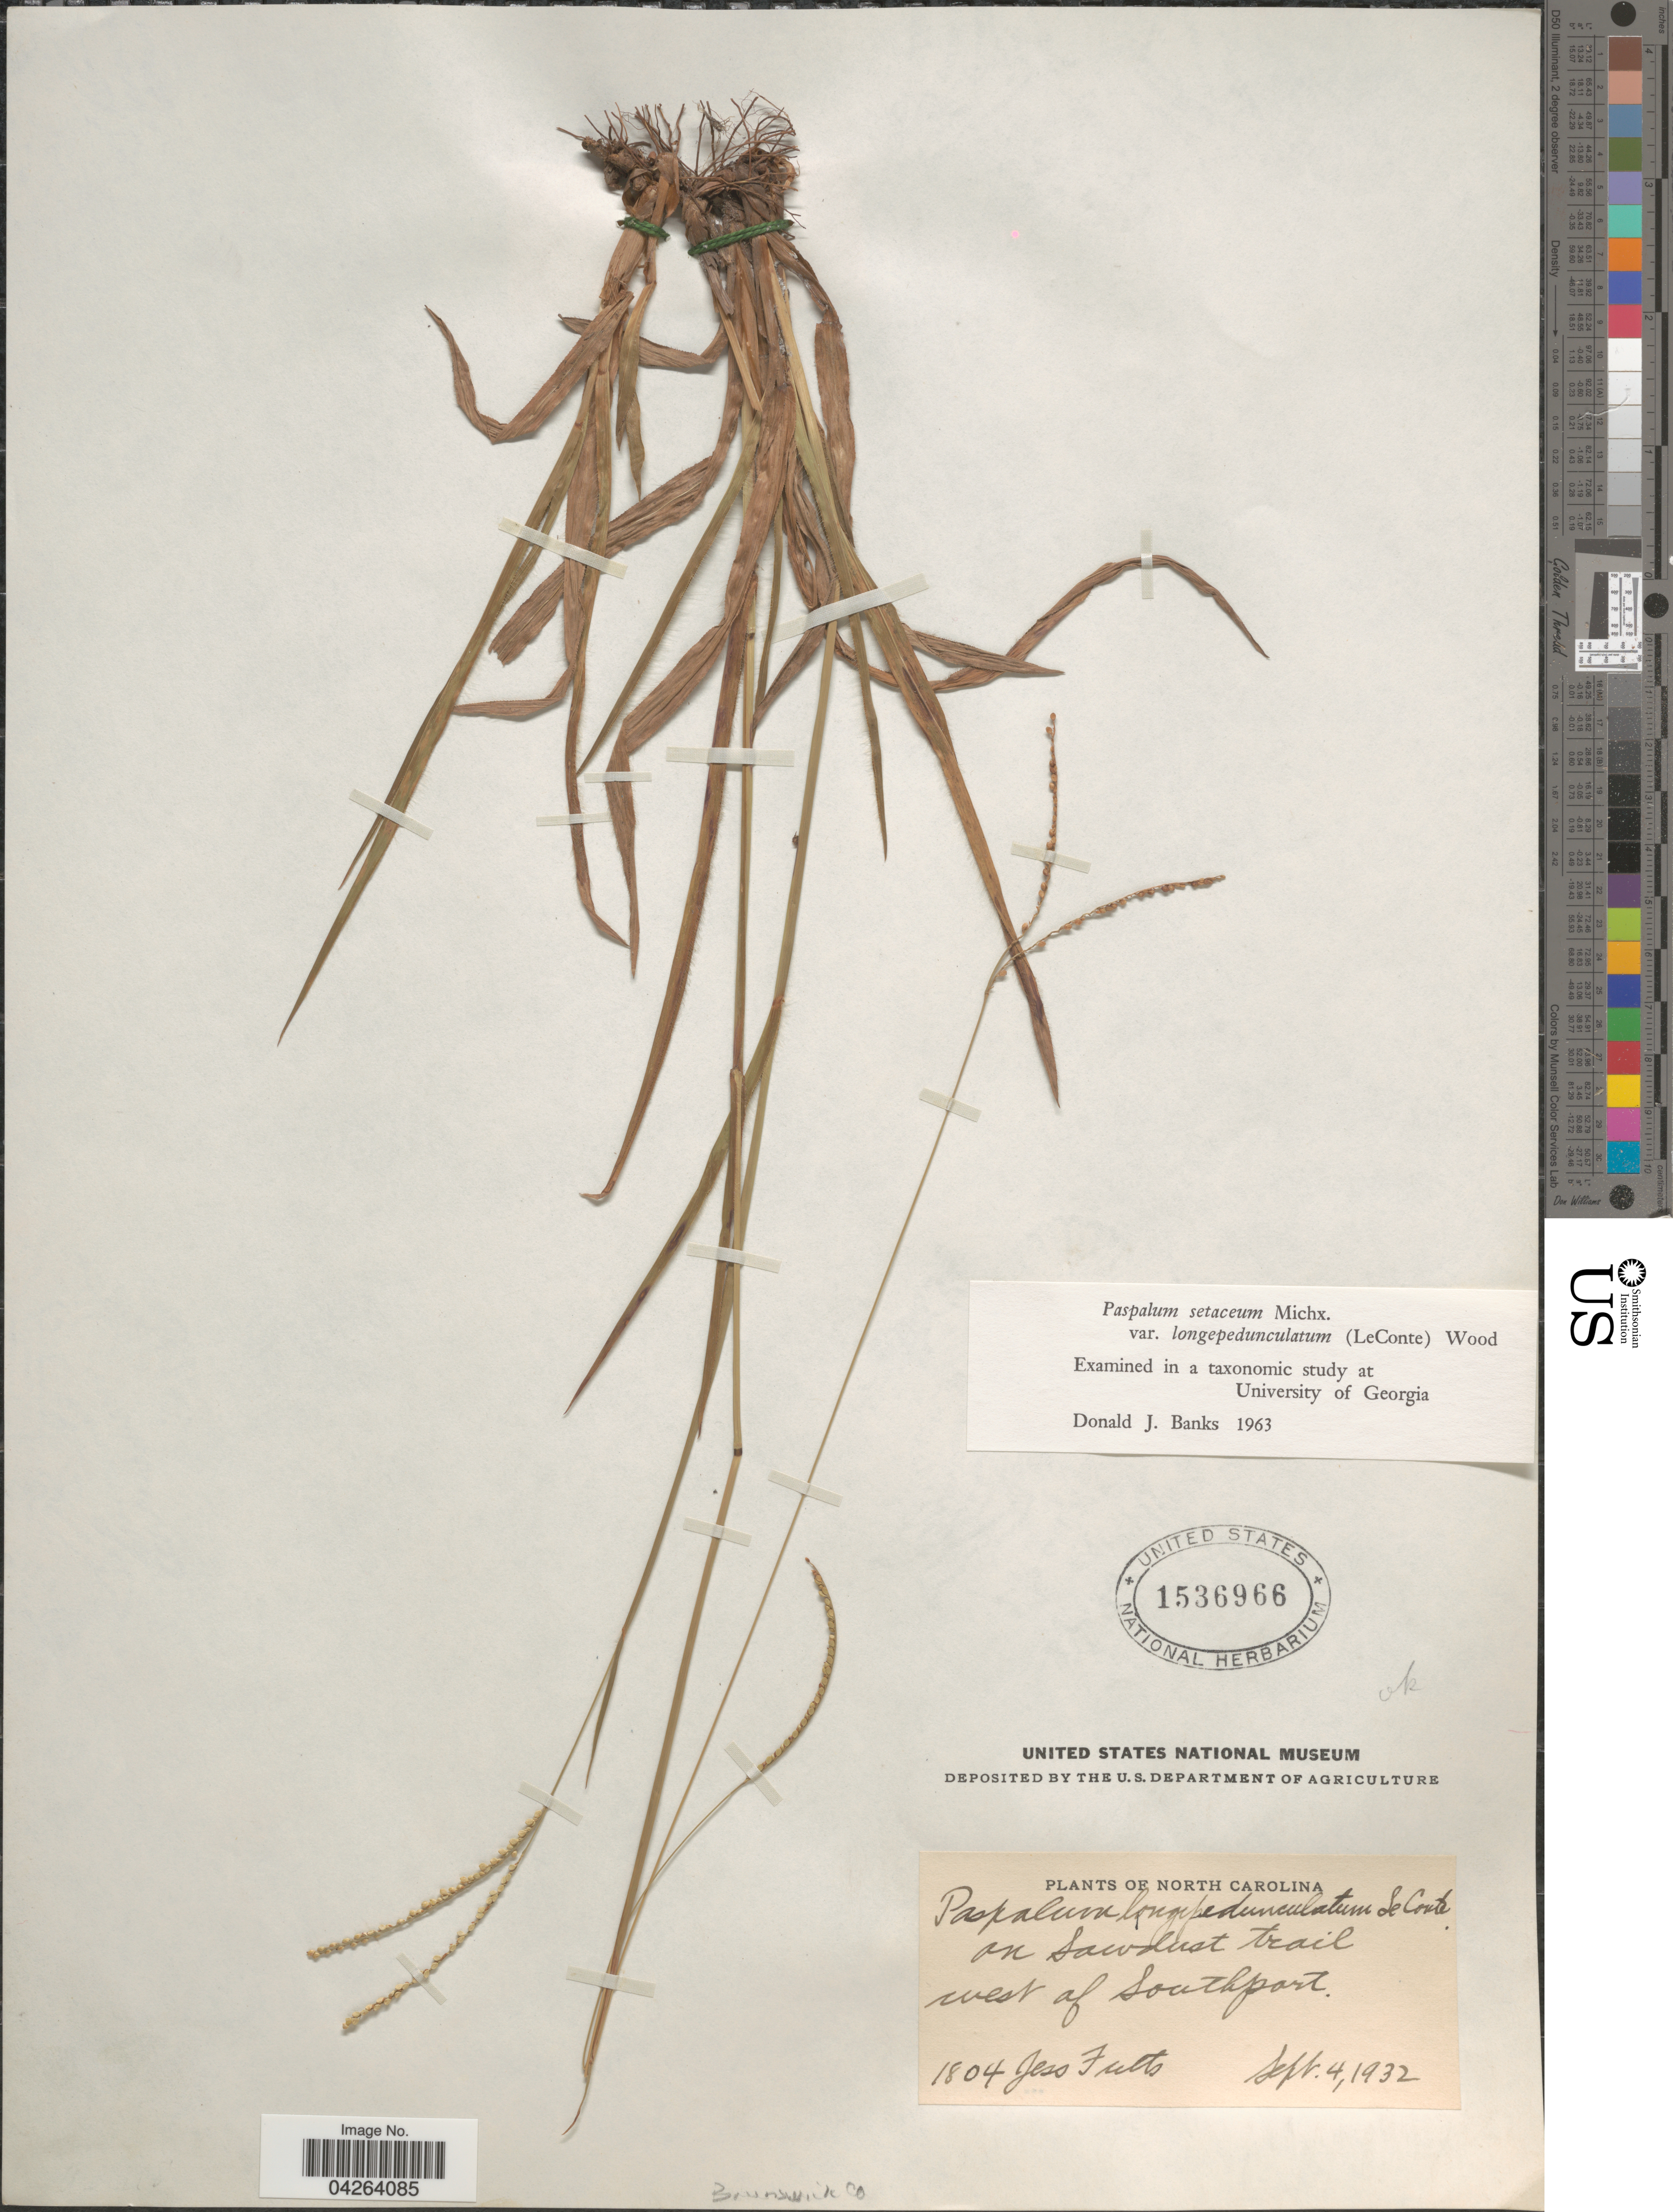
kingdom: Plantae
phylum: Tracheophyta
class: Liliopsida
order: Poales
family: Poaceae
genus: Paspalum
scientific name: Paspalum setaceum var. longipedunculatum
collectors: J. Fults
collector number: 1804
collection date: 1932-09-04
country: United States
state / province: North Carolina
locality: On Sawdust trail. West of Southport. Brunswick Co.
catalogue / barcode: US 1536966